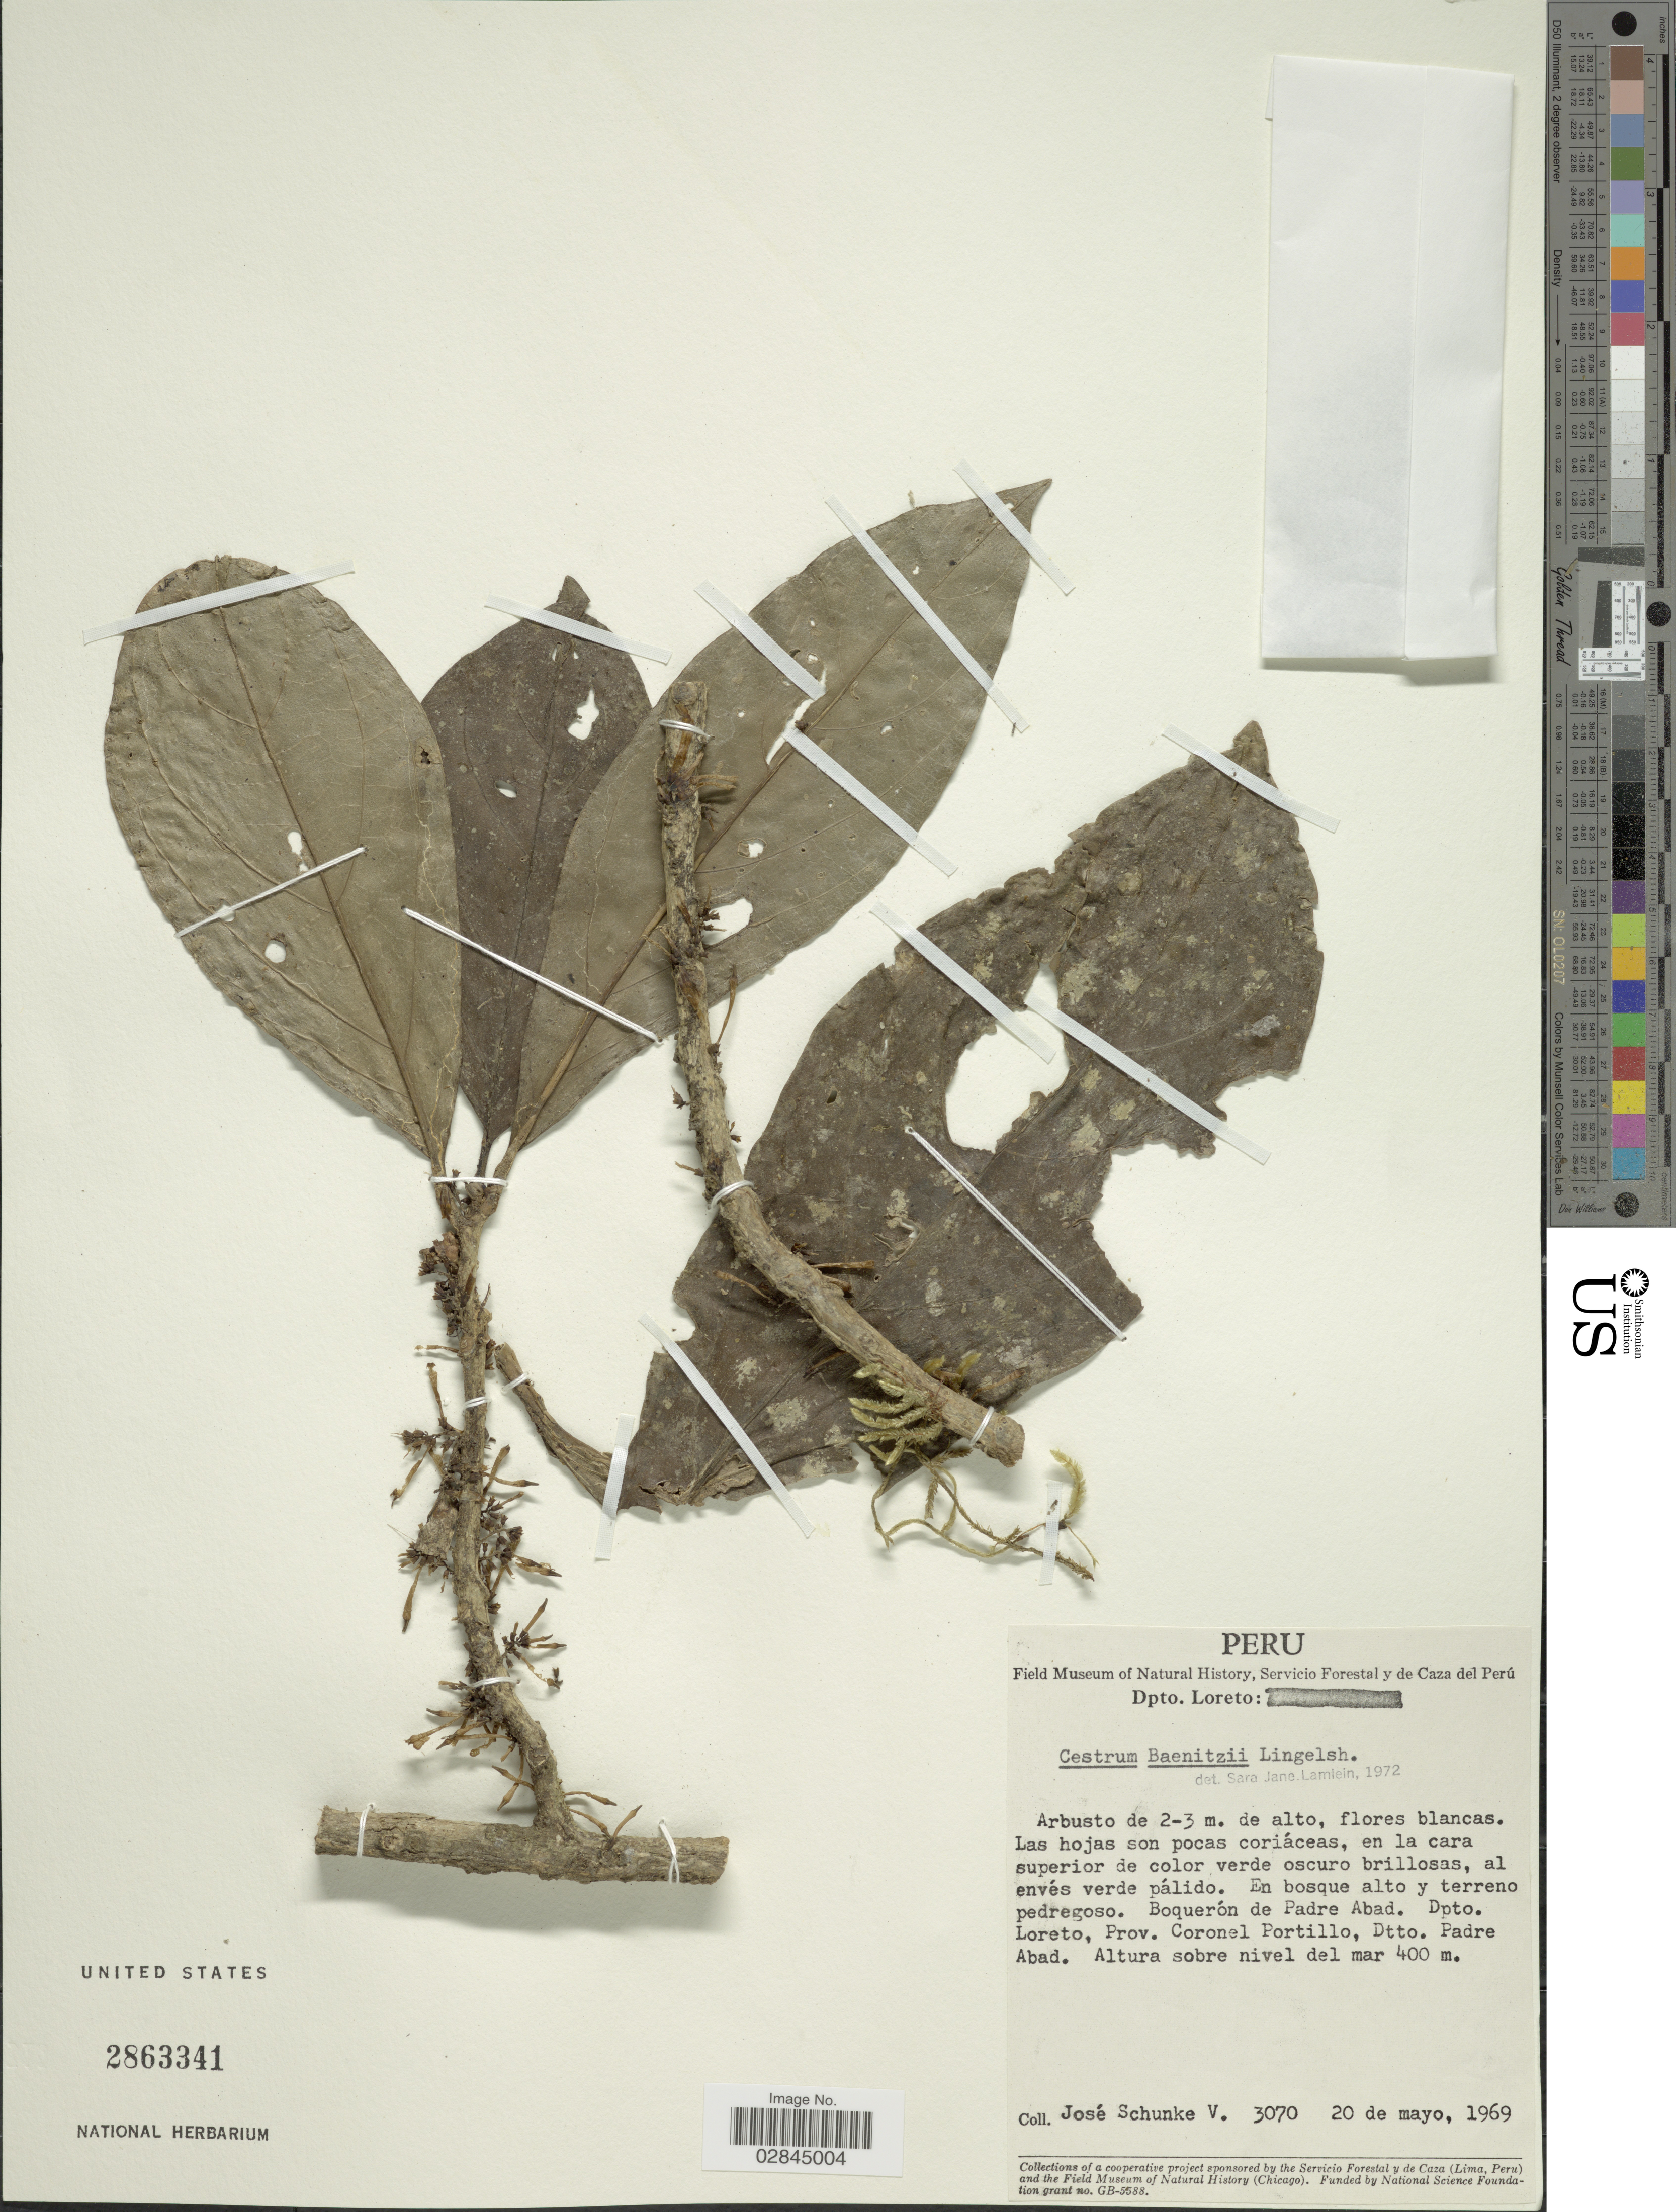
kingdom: Plantae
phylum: Tracheophyta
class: Magnoliopsida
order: Solanales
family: Solanaceae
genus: Cestrum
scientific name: Cestrum schlechtendahlii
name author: G. Don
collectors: J. Schunke Vigo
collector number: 3070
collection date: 1969-05-20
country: Peru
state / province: Loreto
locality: Dpto. Loreto. Boquerón de Padre Abad. Prov. Coronel Portillo, Dtto. Padre Abad.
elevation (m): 400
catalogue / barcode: US 2863341